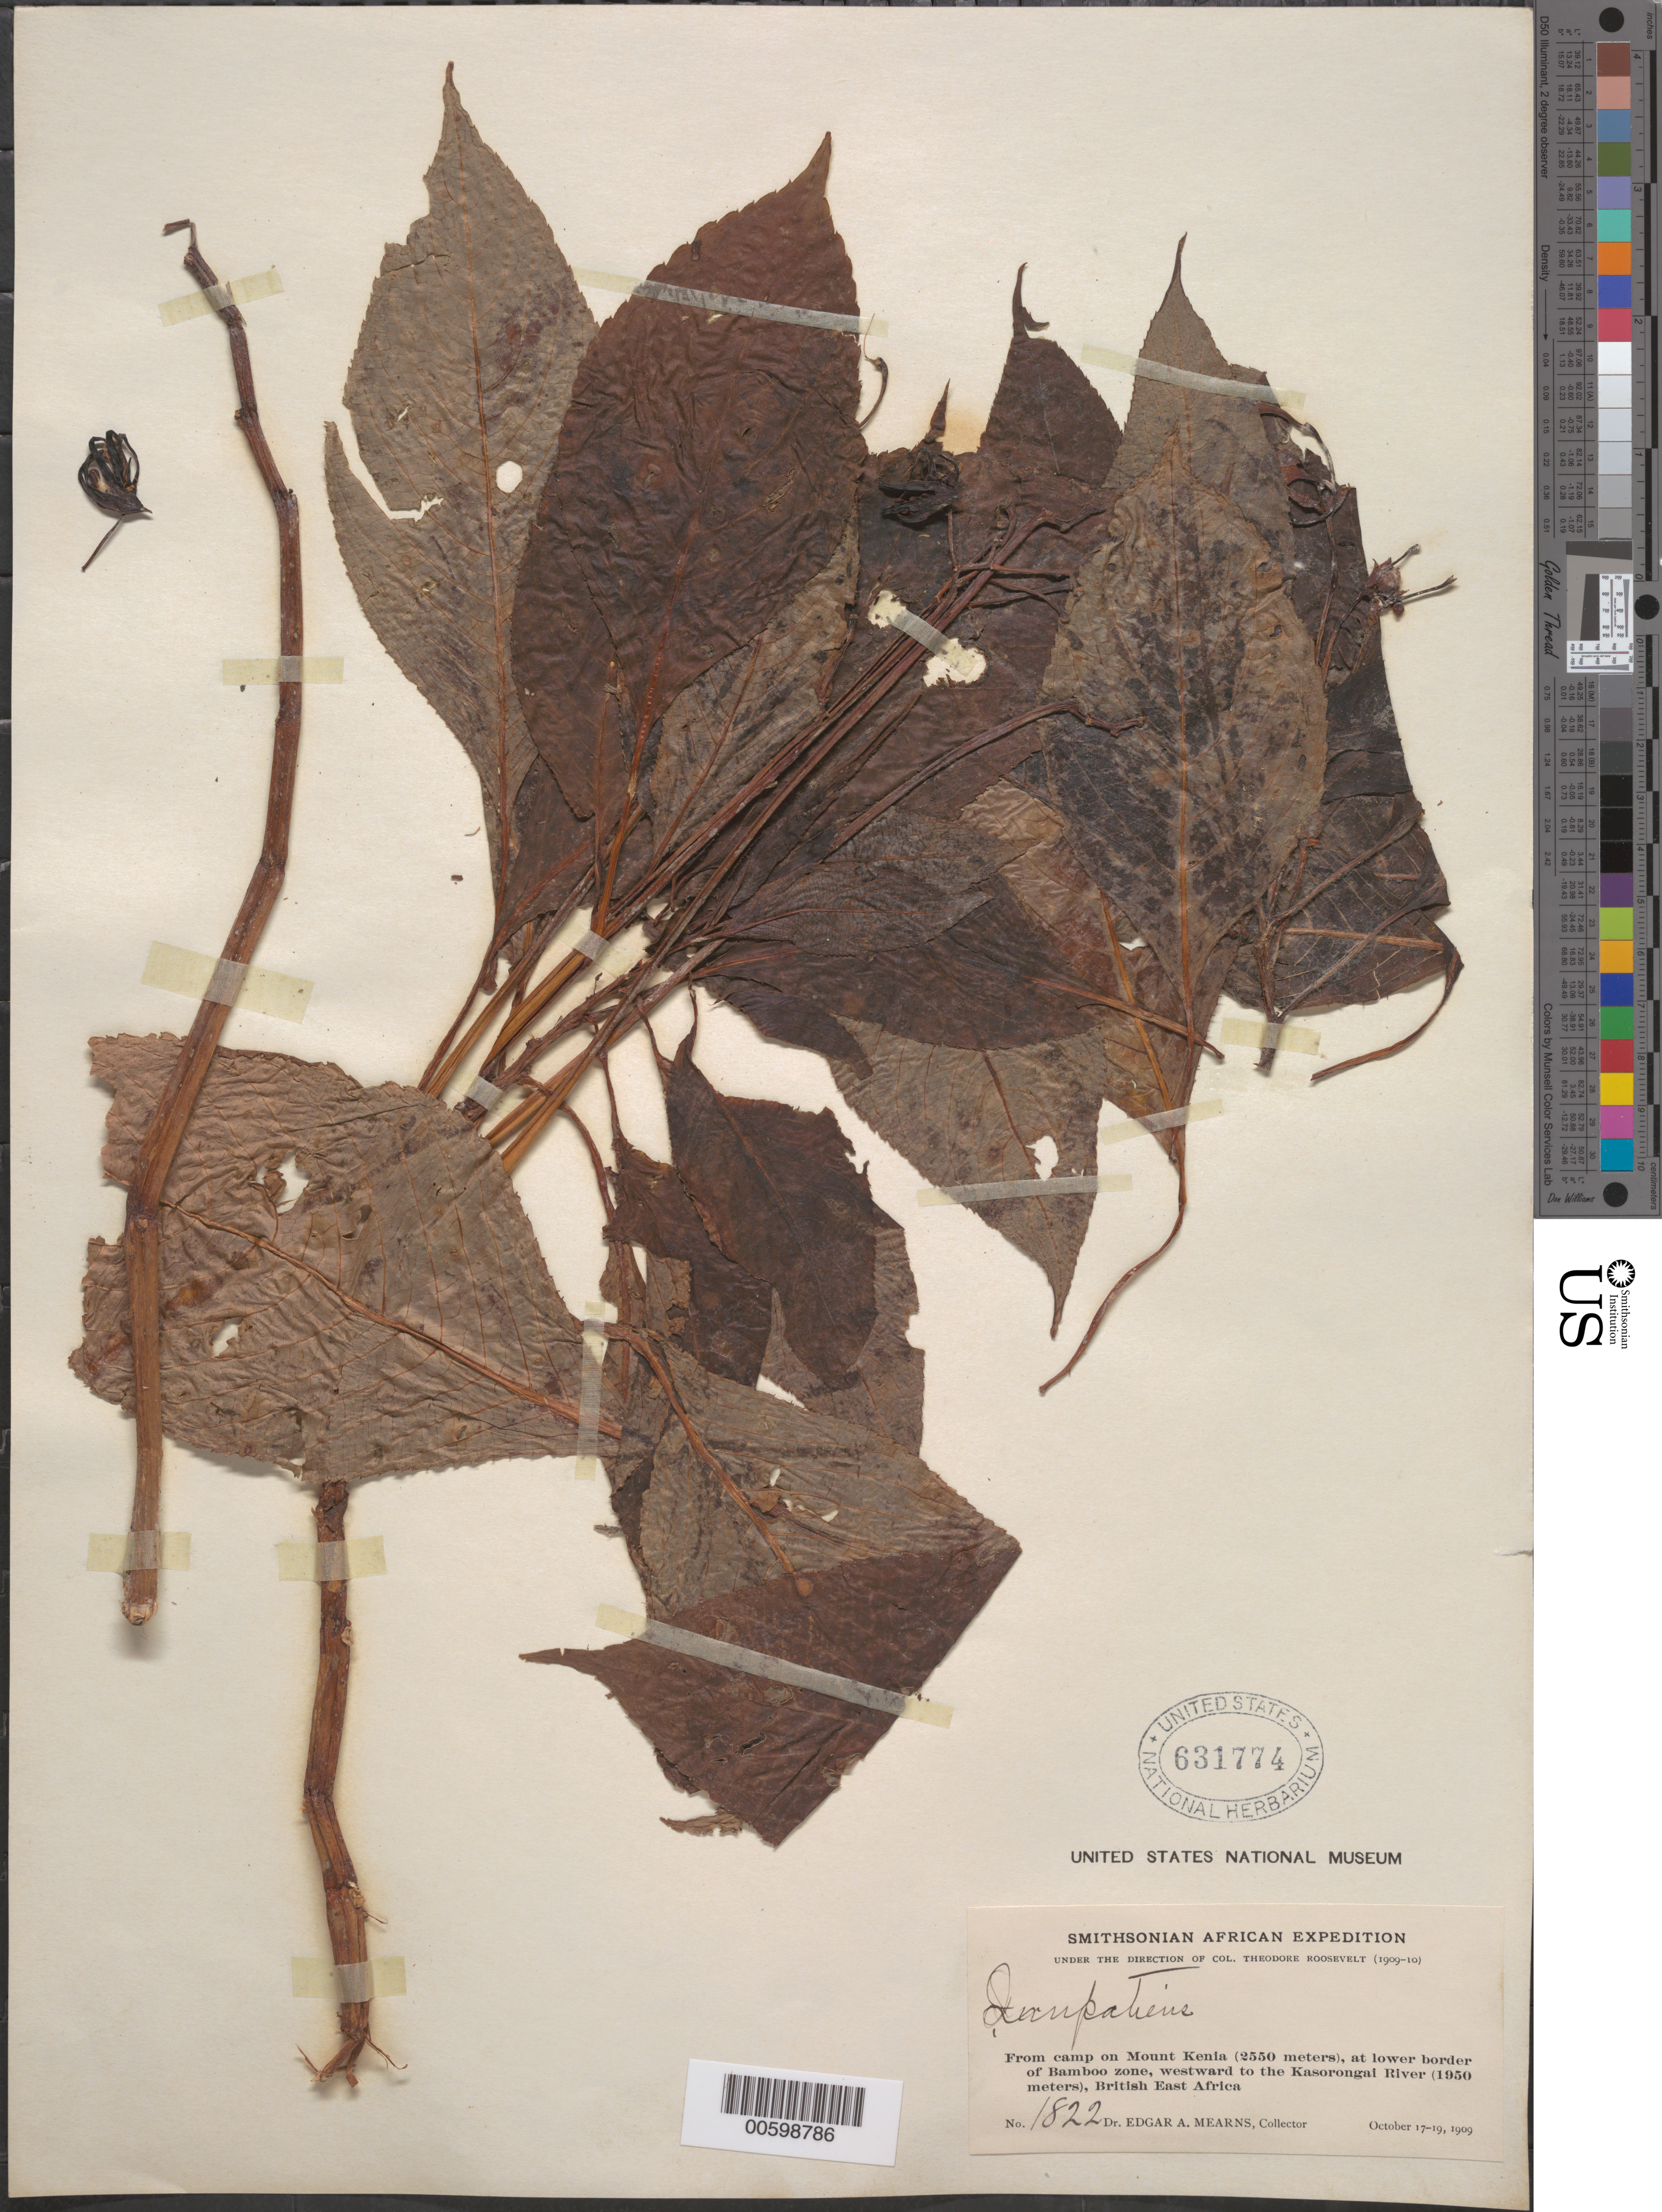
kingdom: Plantae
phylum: Tracheophyta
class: Magnoliopsida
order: Ericales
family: Balsaminaceae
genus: Impatiens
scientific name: Impatiens sp.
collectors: E. A. Mearns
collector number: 1822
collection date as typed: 17 Oct 1909 to 19 Oct 1909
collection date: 1909-10-17/1909-10-19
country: Kenya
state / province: Nyeri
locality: From camp on Mount Kenya at lower border of Bamboo zone, westward to the Kasorongai river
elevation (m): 1950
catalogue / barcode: US 631774